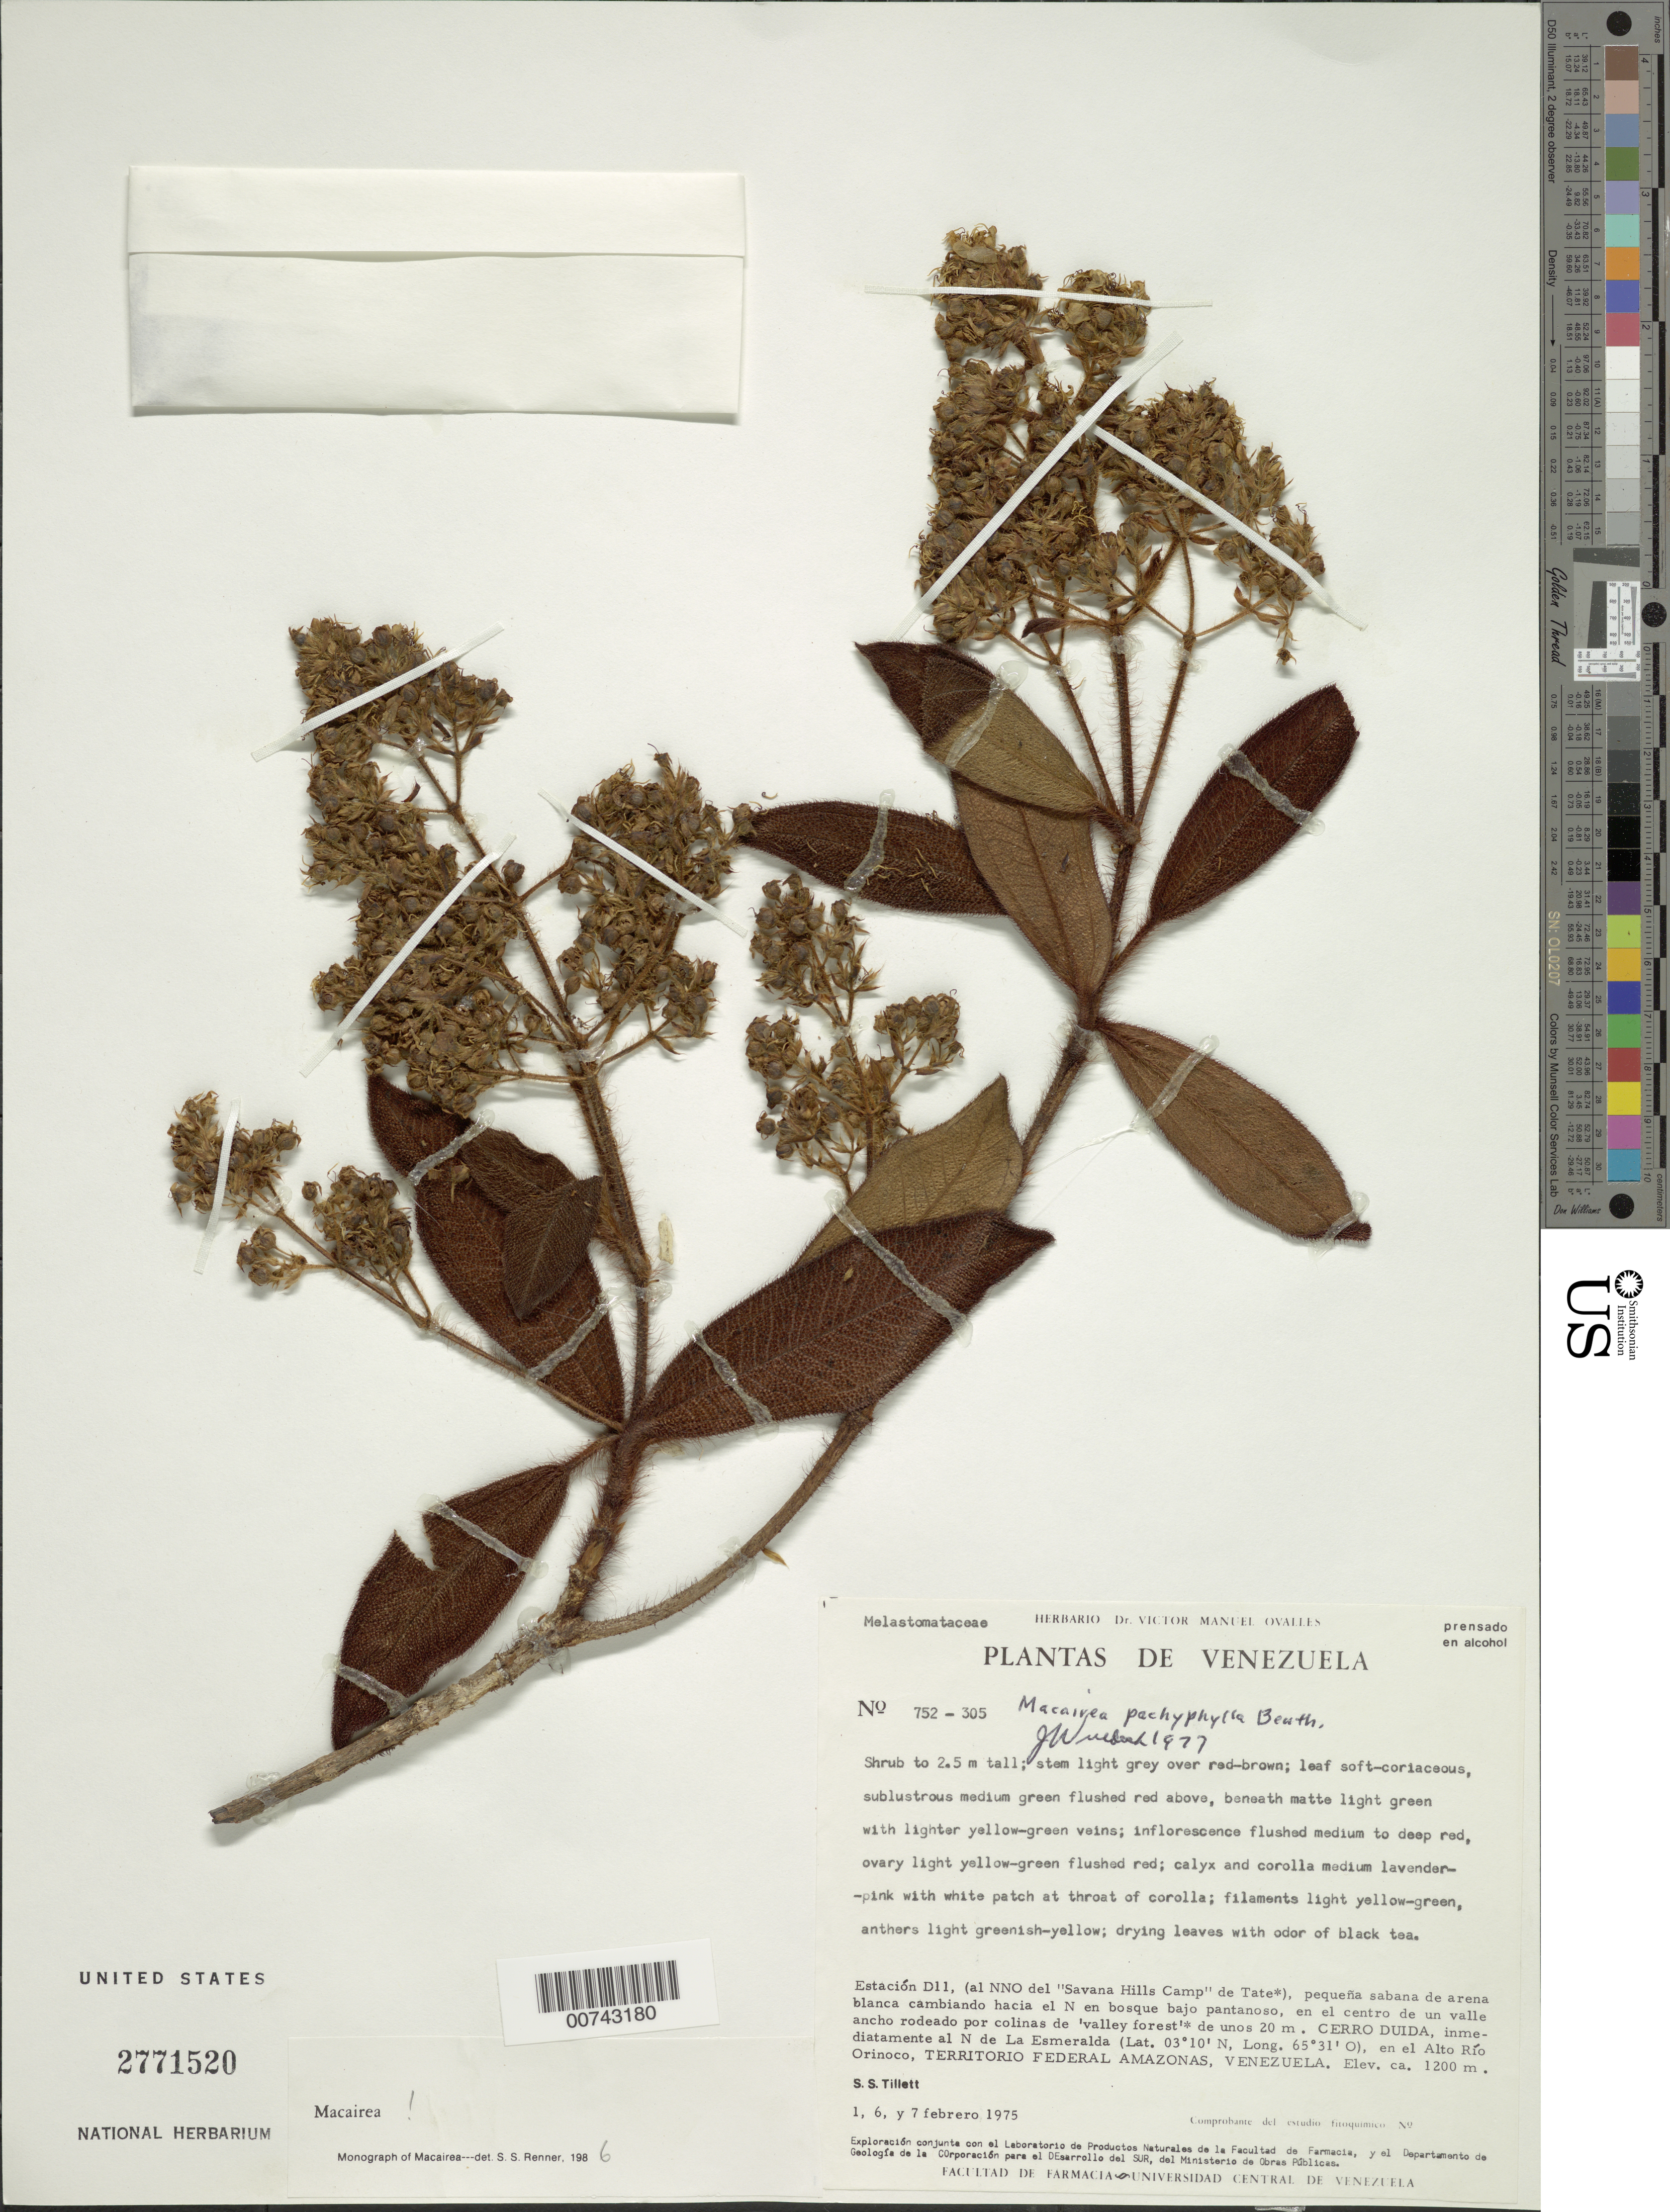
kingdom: Plantae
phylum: Tracheophyta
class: Magnoliopsida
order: Myrtales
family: Melastomataceae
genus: Macairea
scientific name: Macairea pachyphylla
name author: Benth.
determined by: Wurdack, John J., (US), US (UNITED STATES)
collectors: S. S. Tillett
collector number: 752 305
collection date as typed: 1-Feb-75 to 7-Feb-75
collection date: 1975-02-01/1975-02-07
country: Venezuela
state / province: Amazonas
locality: Cerro Duida, Estacion D11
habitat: Pequena sabana de arena blanca cambiando hacia el N en bosque bajo pantanoso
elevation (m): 1200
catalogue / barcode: US 2771520